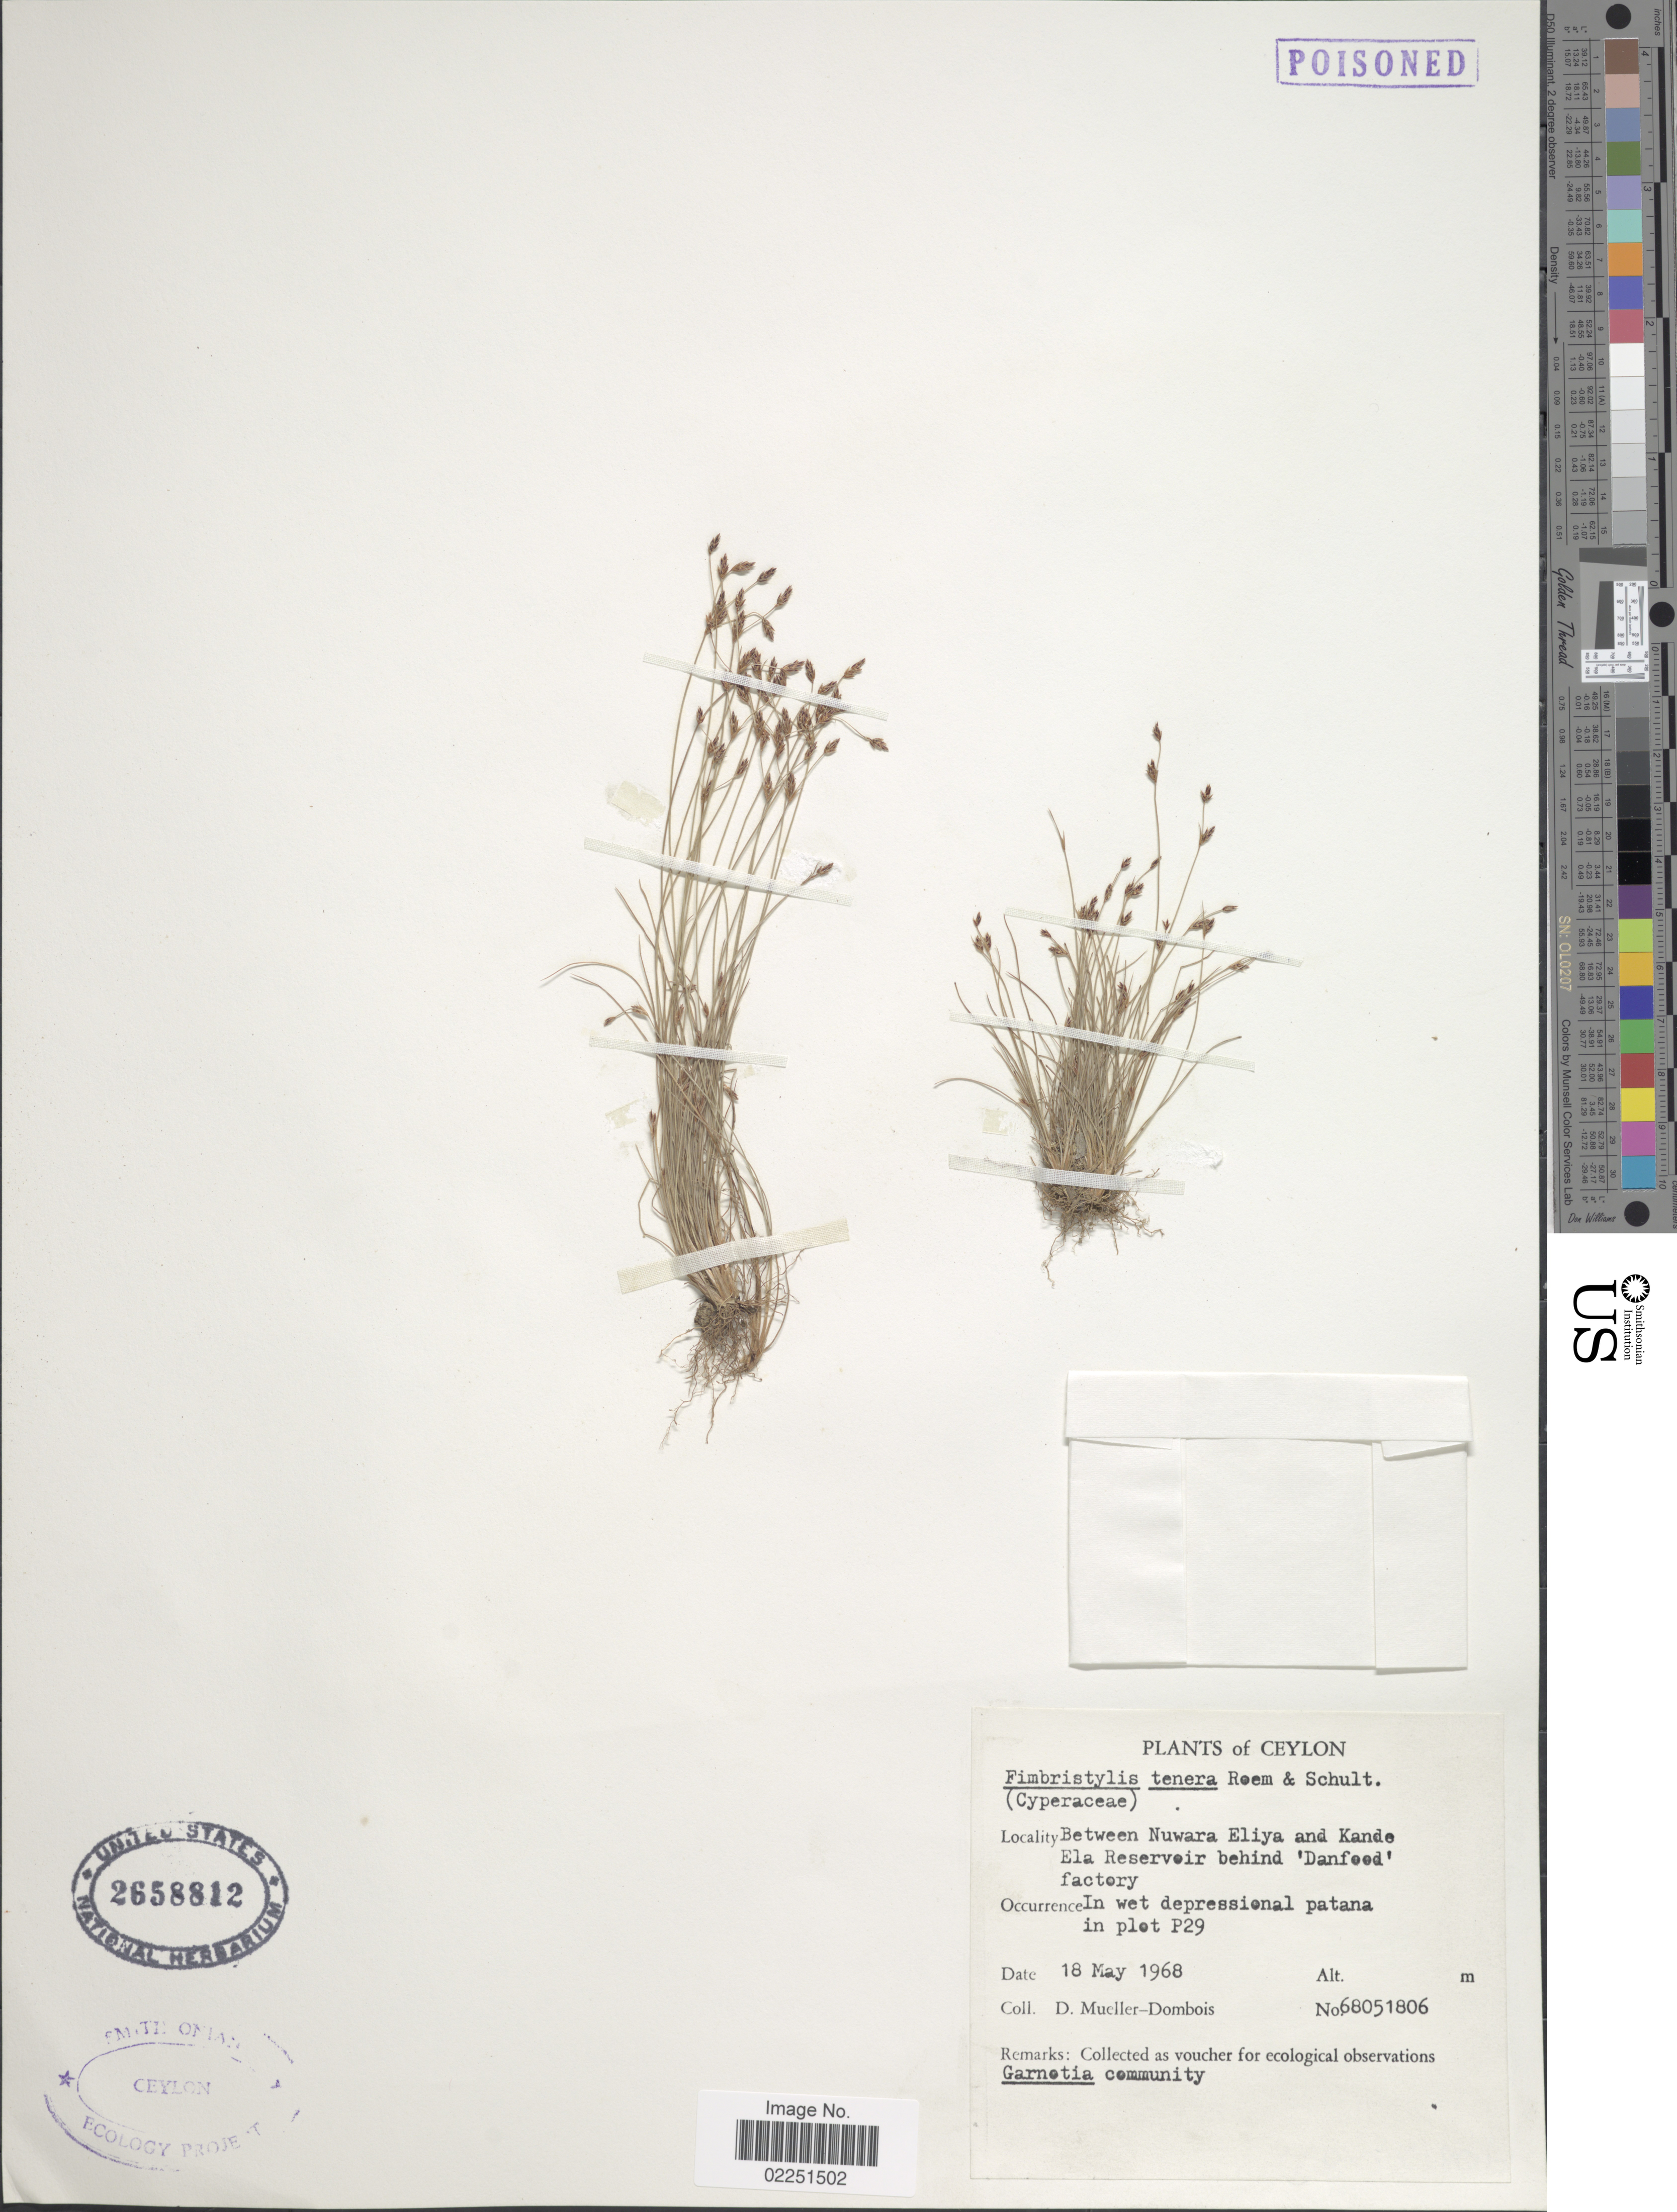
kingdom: Plantae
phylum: Tracheophyta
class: Liliopsida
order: Poales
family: Cyperaceae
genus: Fimbristylis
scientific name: Fimbristylis tenera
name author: Schult.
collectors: D. Meuller-Dombois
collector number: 68051806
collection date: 1968-05-18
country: Sri Lanka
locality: Between Nuwara Eliya and Kande Ela Reservoir behind 'Danfood' factory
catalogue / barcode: US 2658812